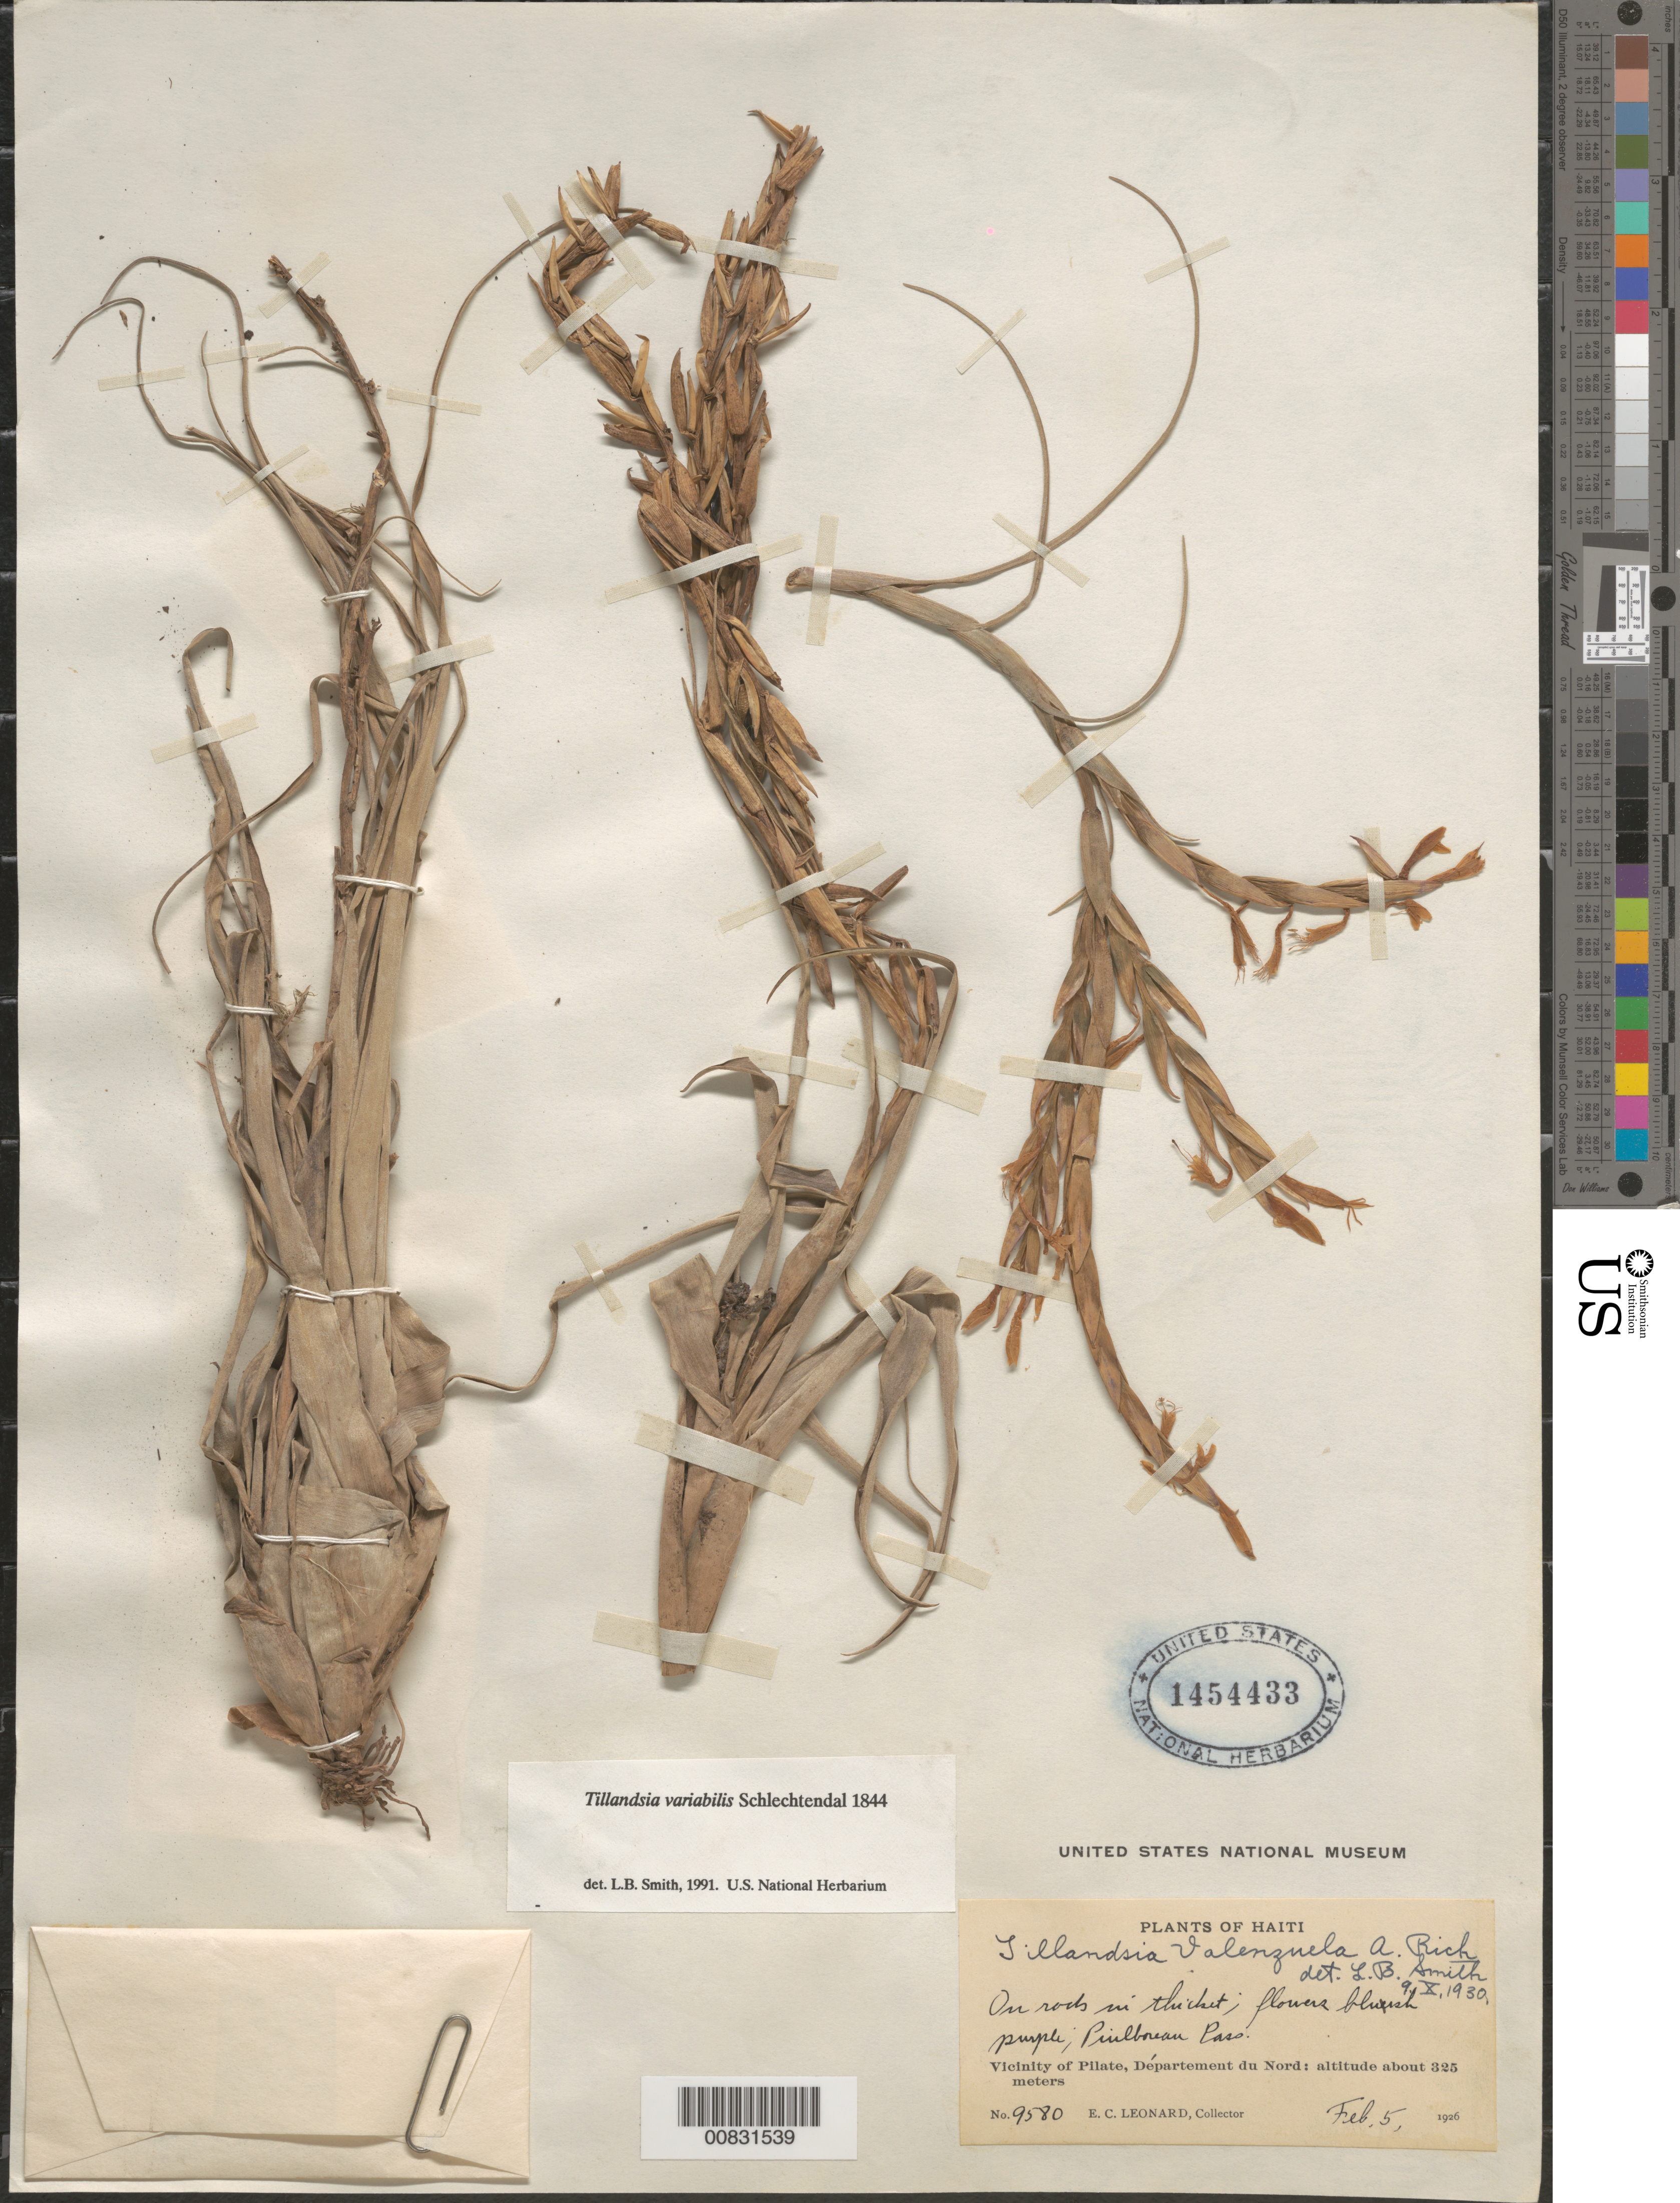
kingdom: Plantae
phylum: Tracheophyta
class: Liliopsida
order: Poales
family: Bromeliaceae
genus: Tillandsia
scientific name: Tillandsia variabilis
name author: Schltdl.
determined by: Smith, Lyman B., (US), NMNH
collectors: E. C. Leonard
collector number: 9580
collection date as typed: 05 Feb 1926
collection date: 1926-02-05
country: Haiti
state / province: Nord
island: Hispaniola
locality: Vicinity of Pilate, Puilboreau Pass.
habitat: On rocks in thicket.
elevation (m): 325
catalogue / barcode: US 1454433